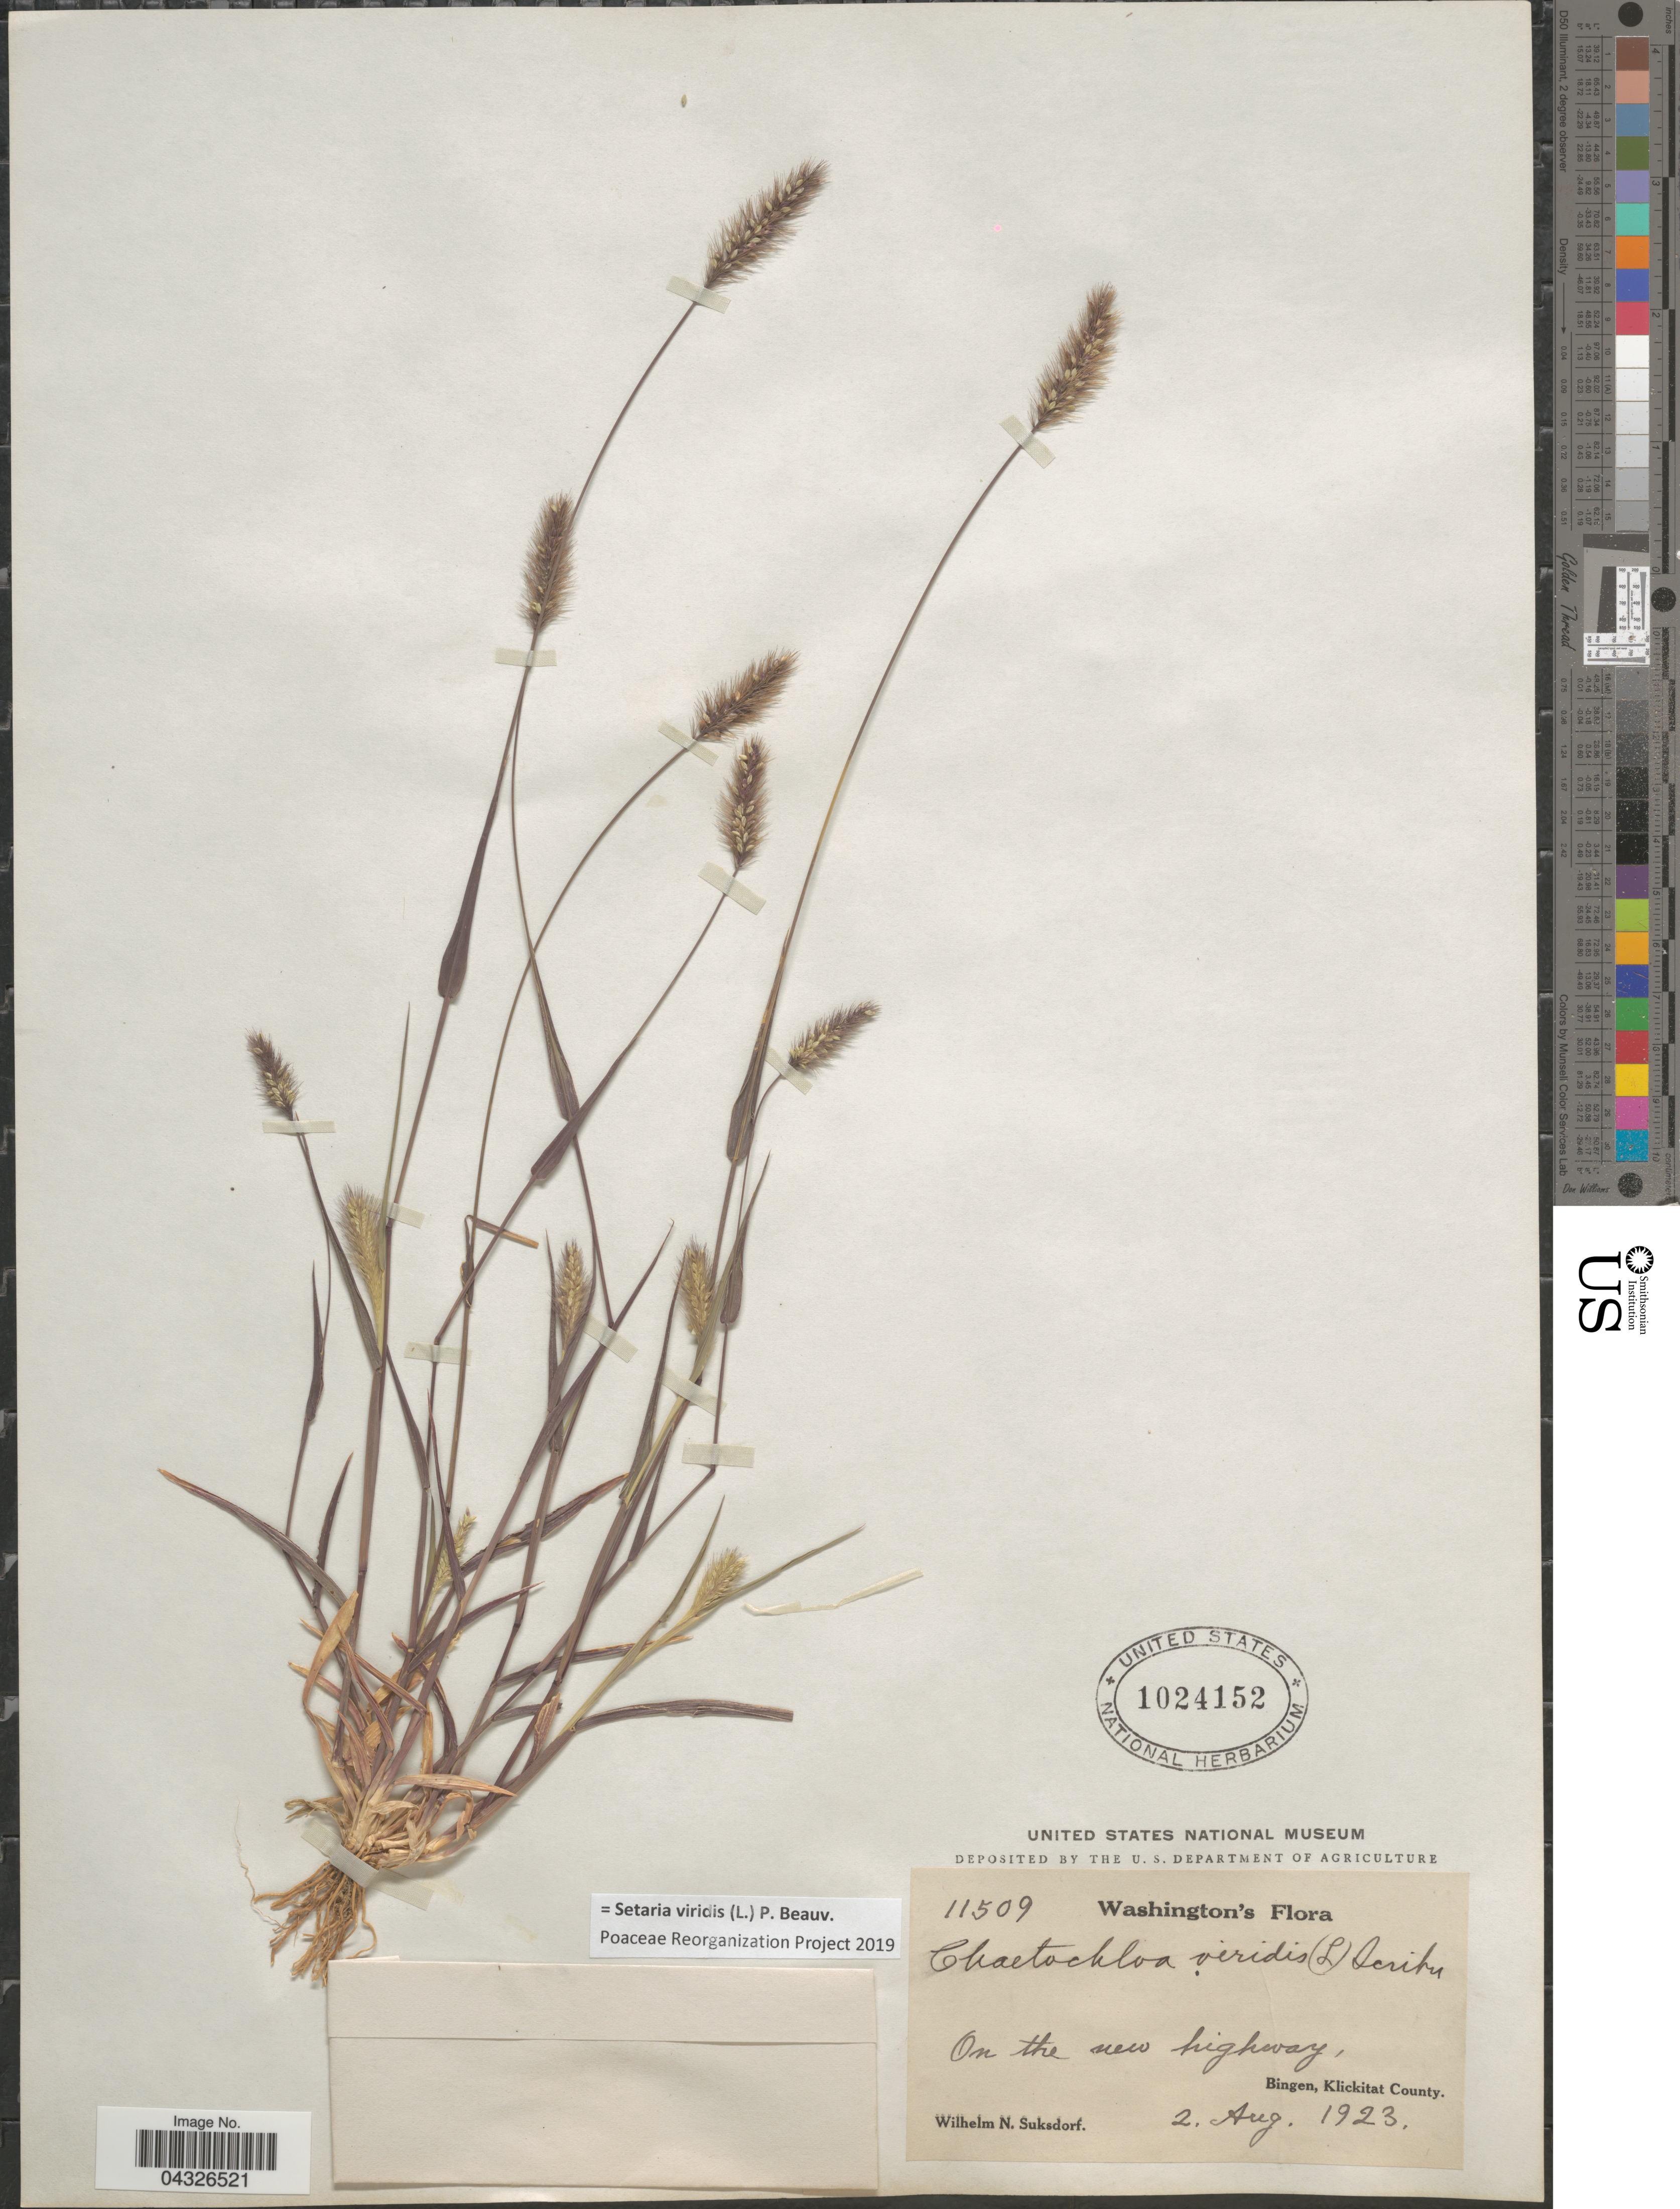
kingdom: Plantae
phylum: Tracheophyta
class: Liliopsida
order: Poales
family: Poaceae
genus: Setaria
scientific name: Setaria viridis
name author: (L.) P. Beauv.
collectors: W. N. Suksdorf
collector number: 11509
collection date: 1923-08-02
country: United States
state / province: Washington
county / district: Klickitat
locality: On the new highway, Bingen, Klickitat County.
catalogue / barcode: US 1024152